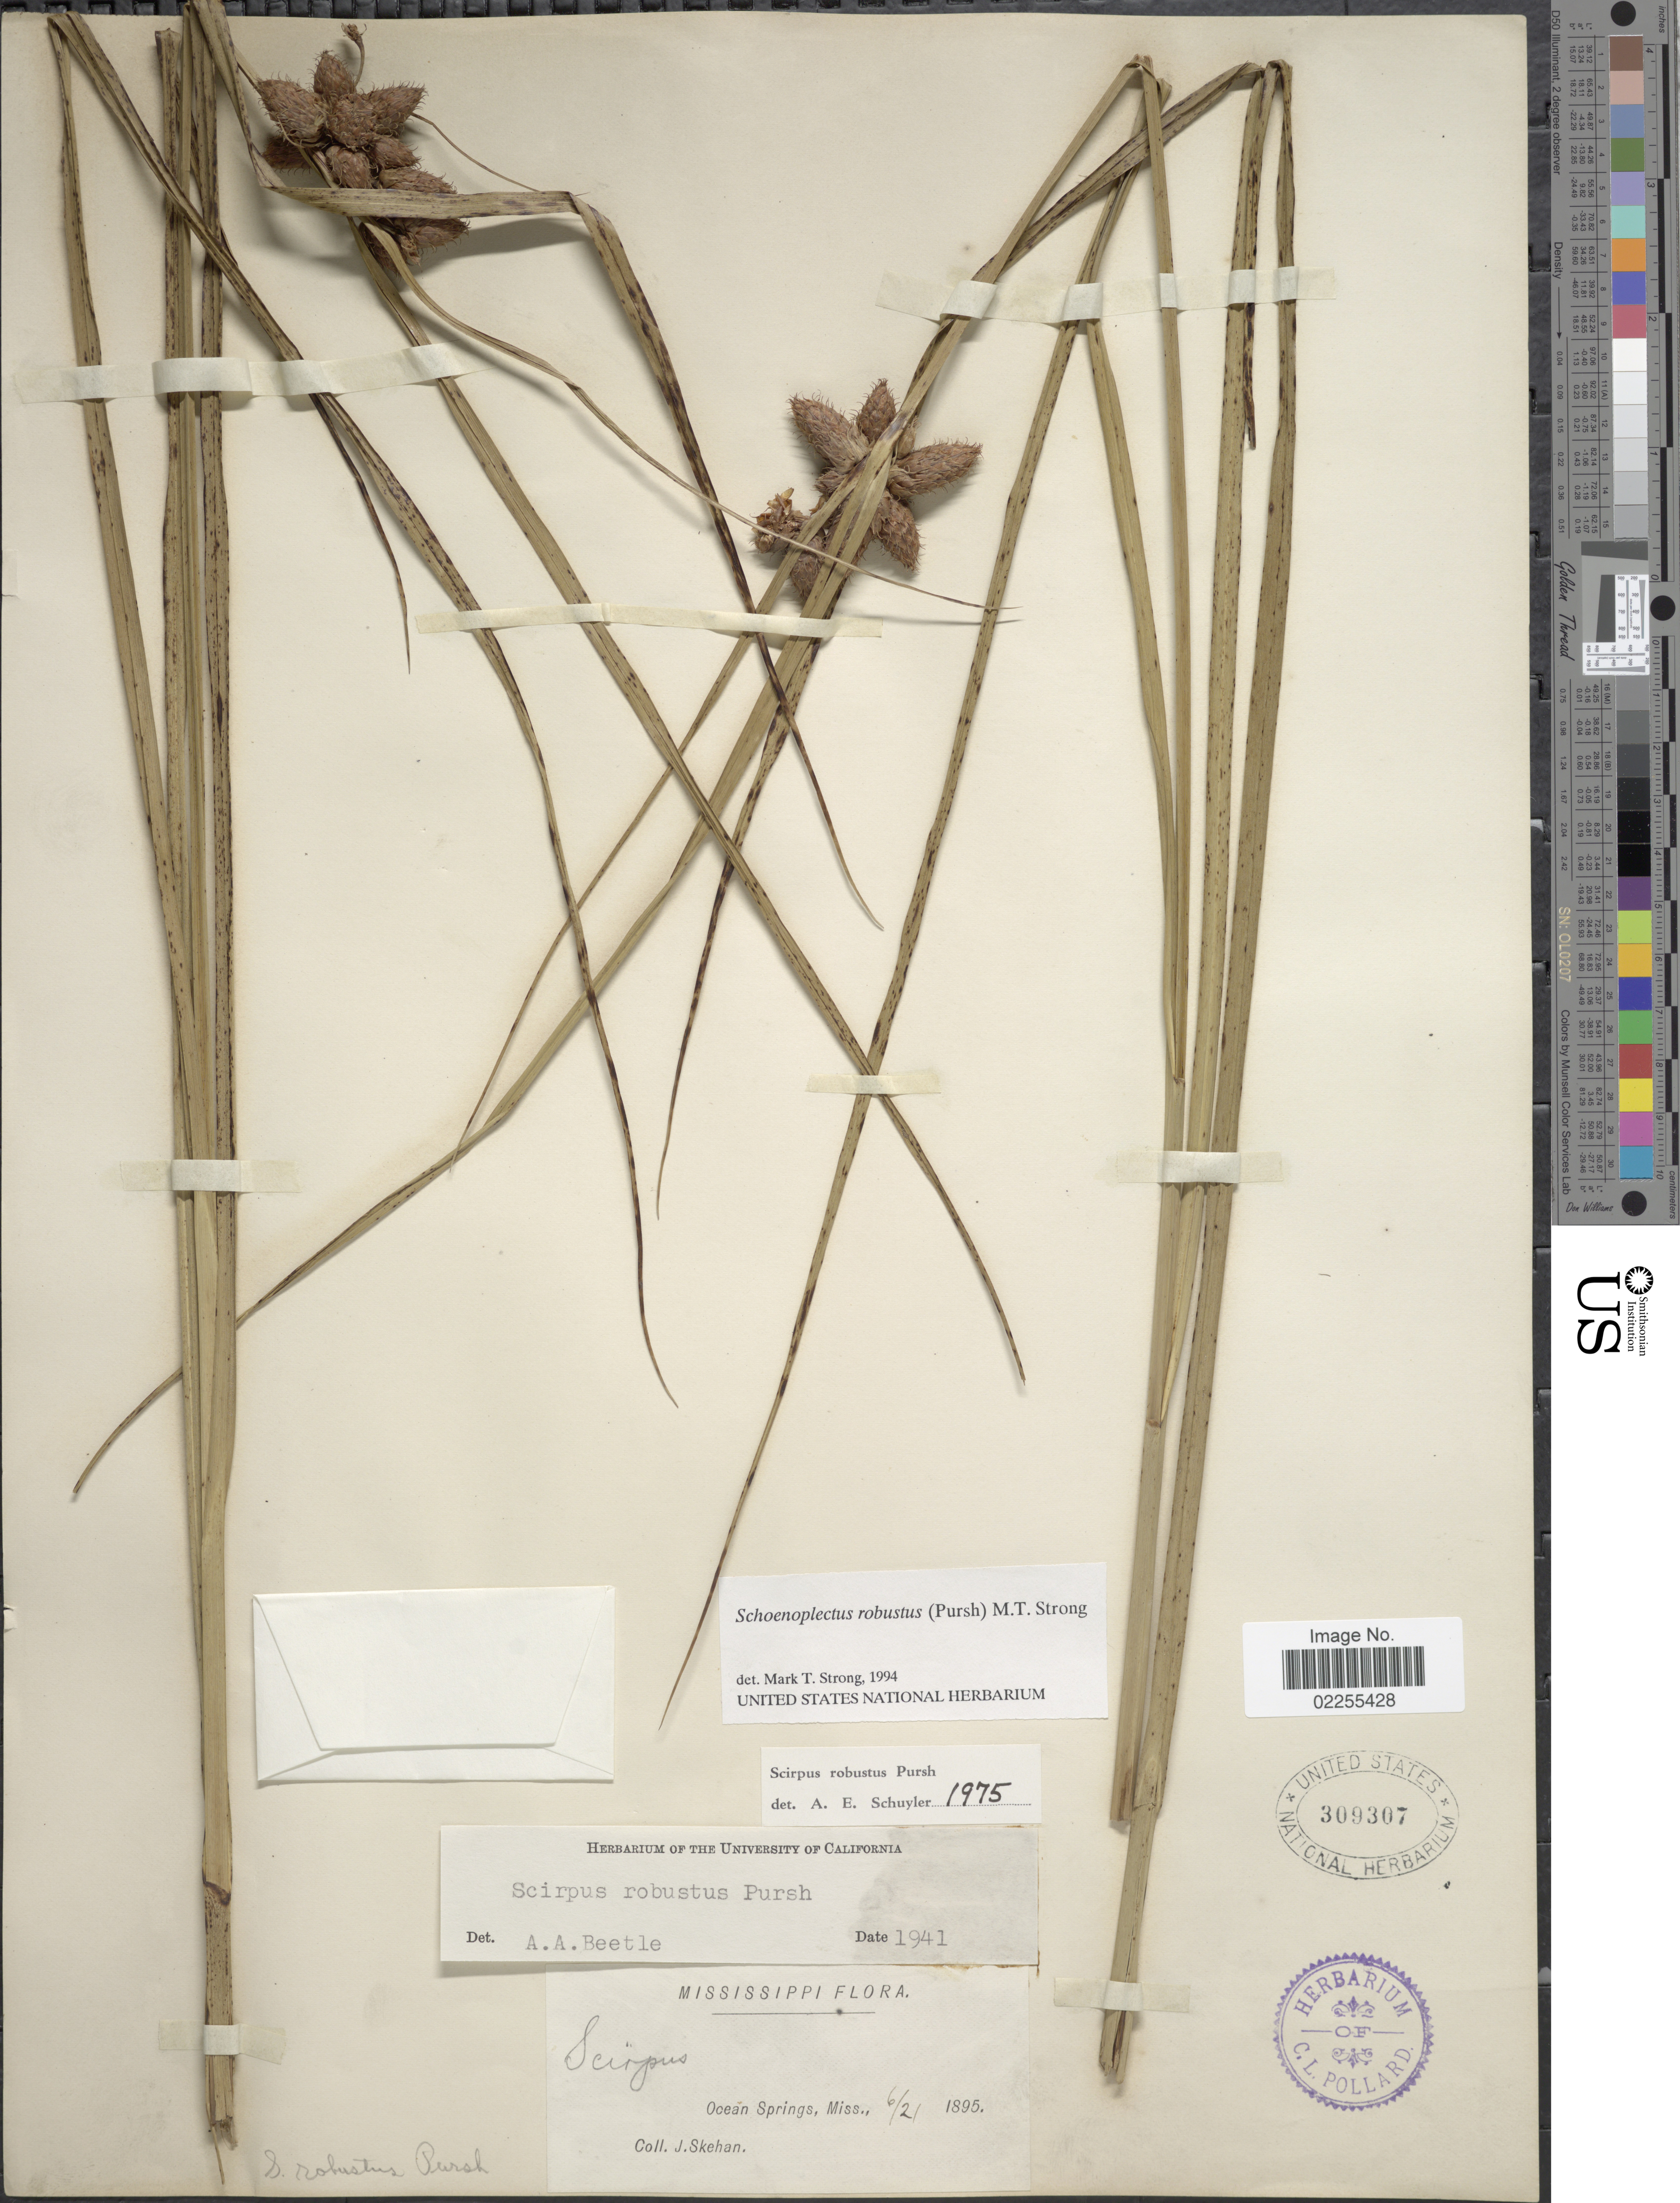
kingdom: Plantae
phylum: Tracheophyta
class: Liliopsida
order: Poales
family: Cyperaceae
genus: Bolboschoenus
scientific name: Bolboschoenus robustus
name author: (Pursh) Soják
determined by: Strong, M. T., (US), Smithsonian Institution - National Museum of Natural History (UNITED STATES)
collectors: J. Skehan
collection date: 1895-06-21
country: United States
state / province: Mississippi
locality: Ocean Springs.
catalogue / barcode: US 309307